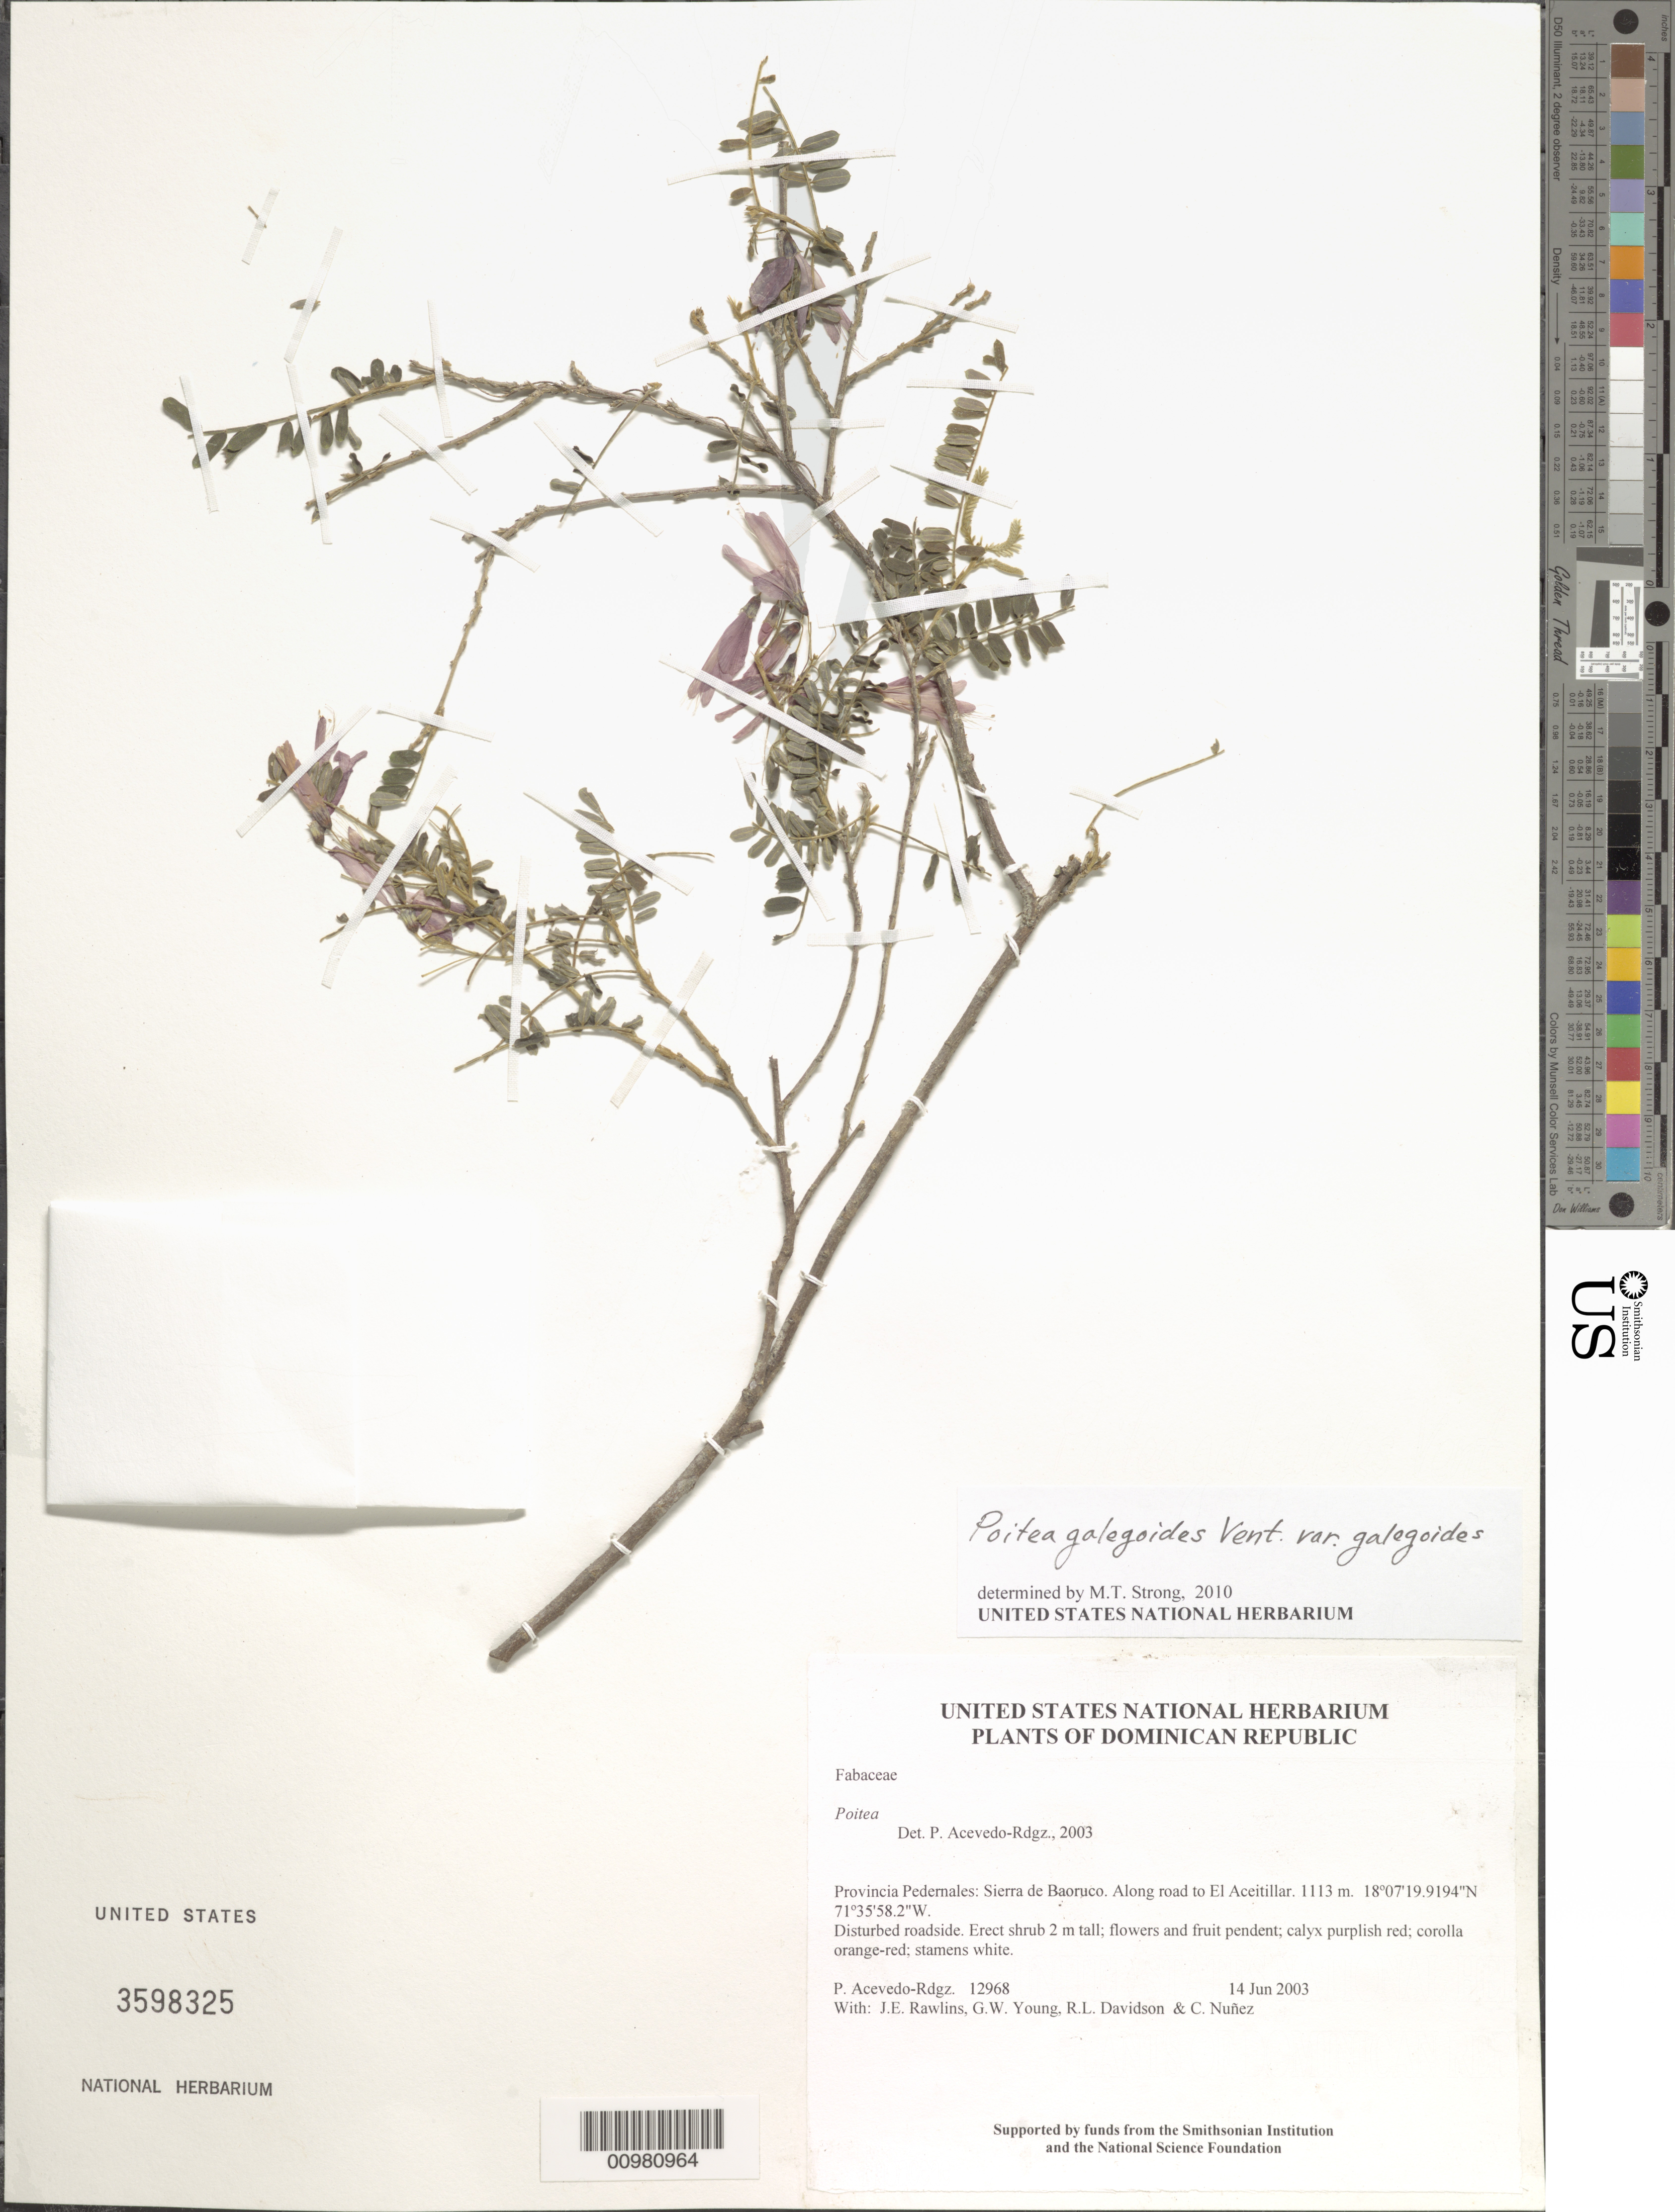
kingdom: Plantae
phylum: Tracheophyta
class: Magnoliopsida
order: Fabales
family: Fabaceae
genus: Poitea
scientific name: Poitea galegoides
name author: Vent.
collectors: P. Acevedo-Rodr., J. Rawlins, G. Young, R. Davidson & C. Nunez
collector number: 12968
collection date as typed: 14 Jun 2003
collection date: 2003-06-14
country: Dominican Republic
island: Hispaniola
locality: Provincia Pedernales: Sierra de Baoruco. Along road to El Aceitillar.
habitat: Disturbed roadside.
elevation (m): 1113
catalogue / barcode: US 3598325